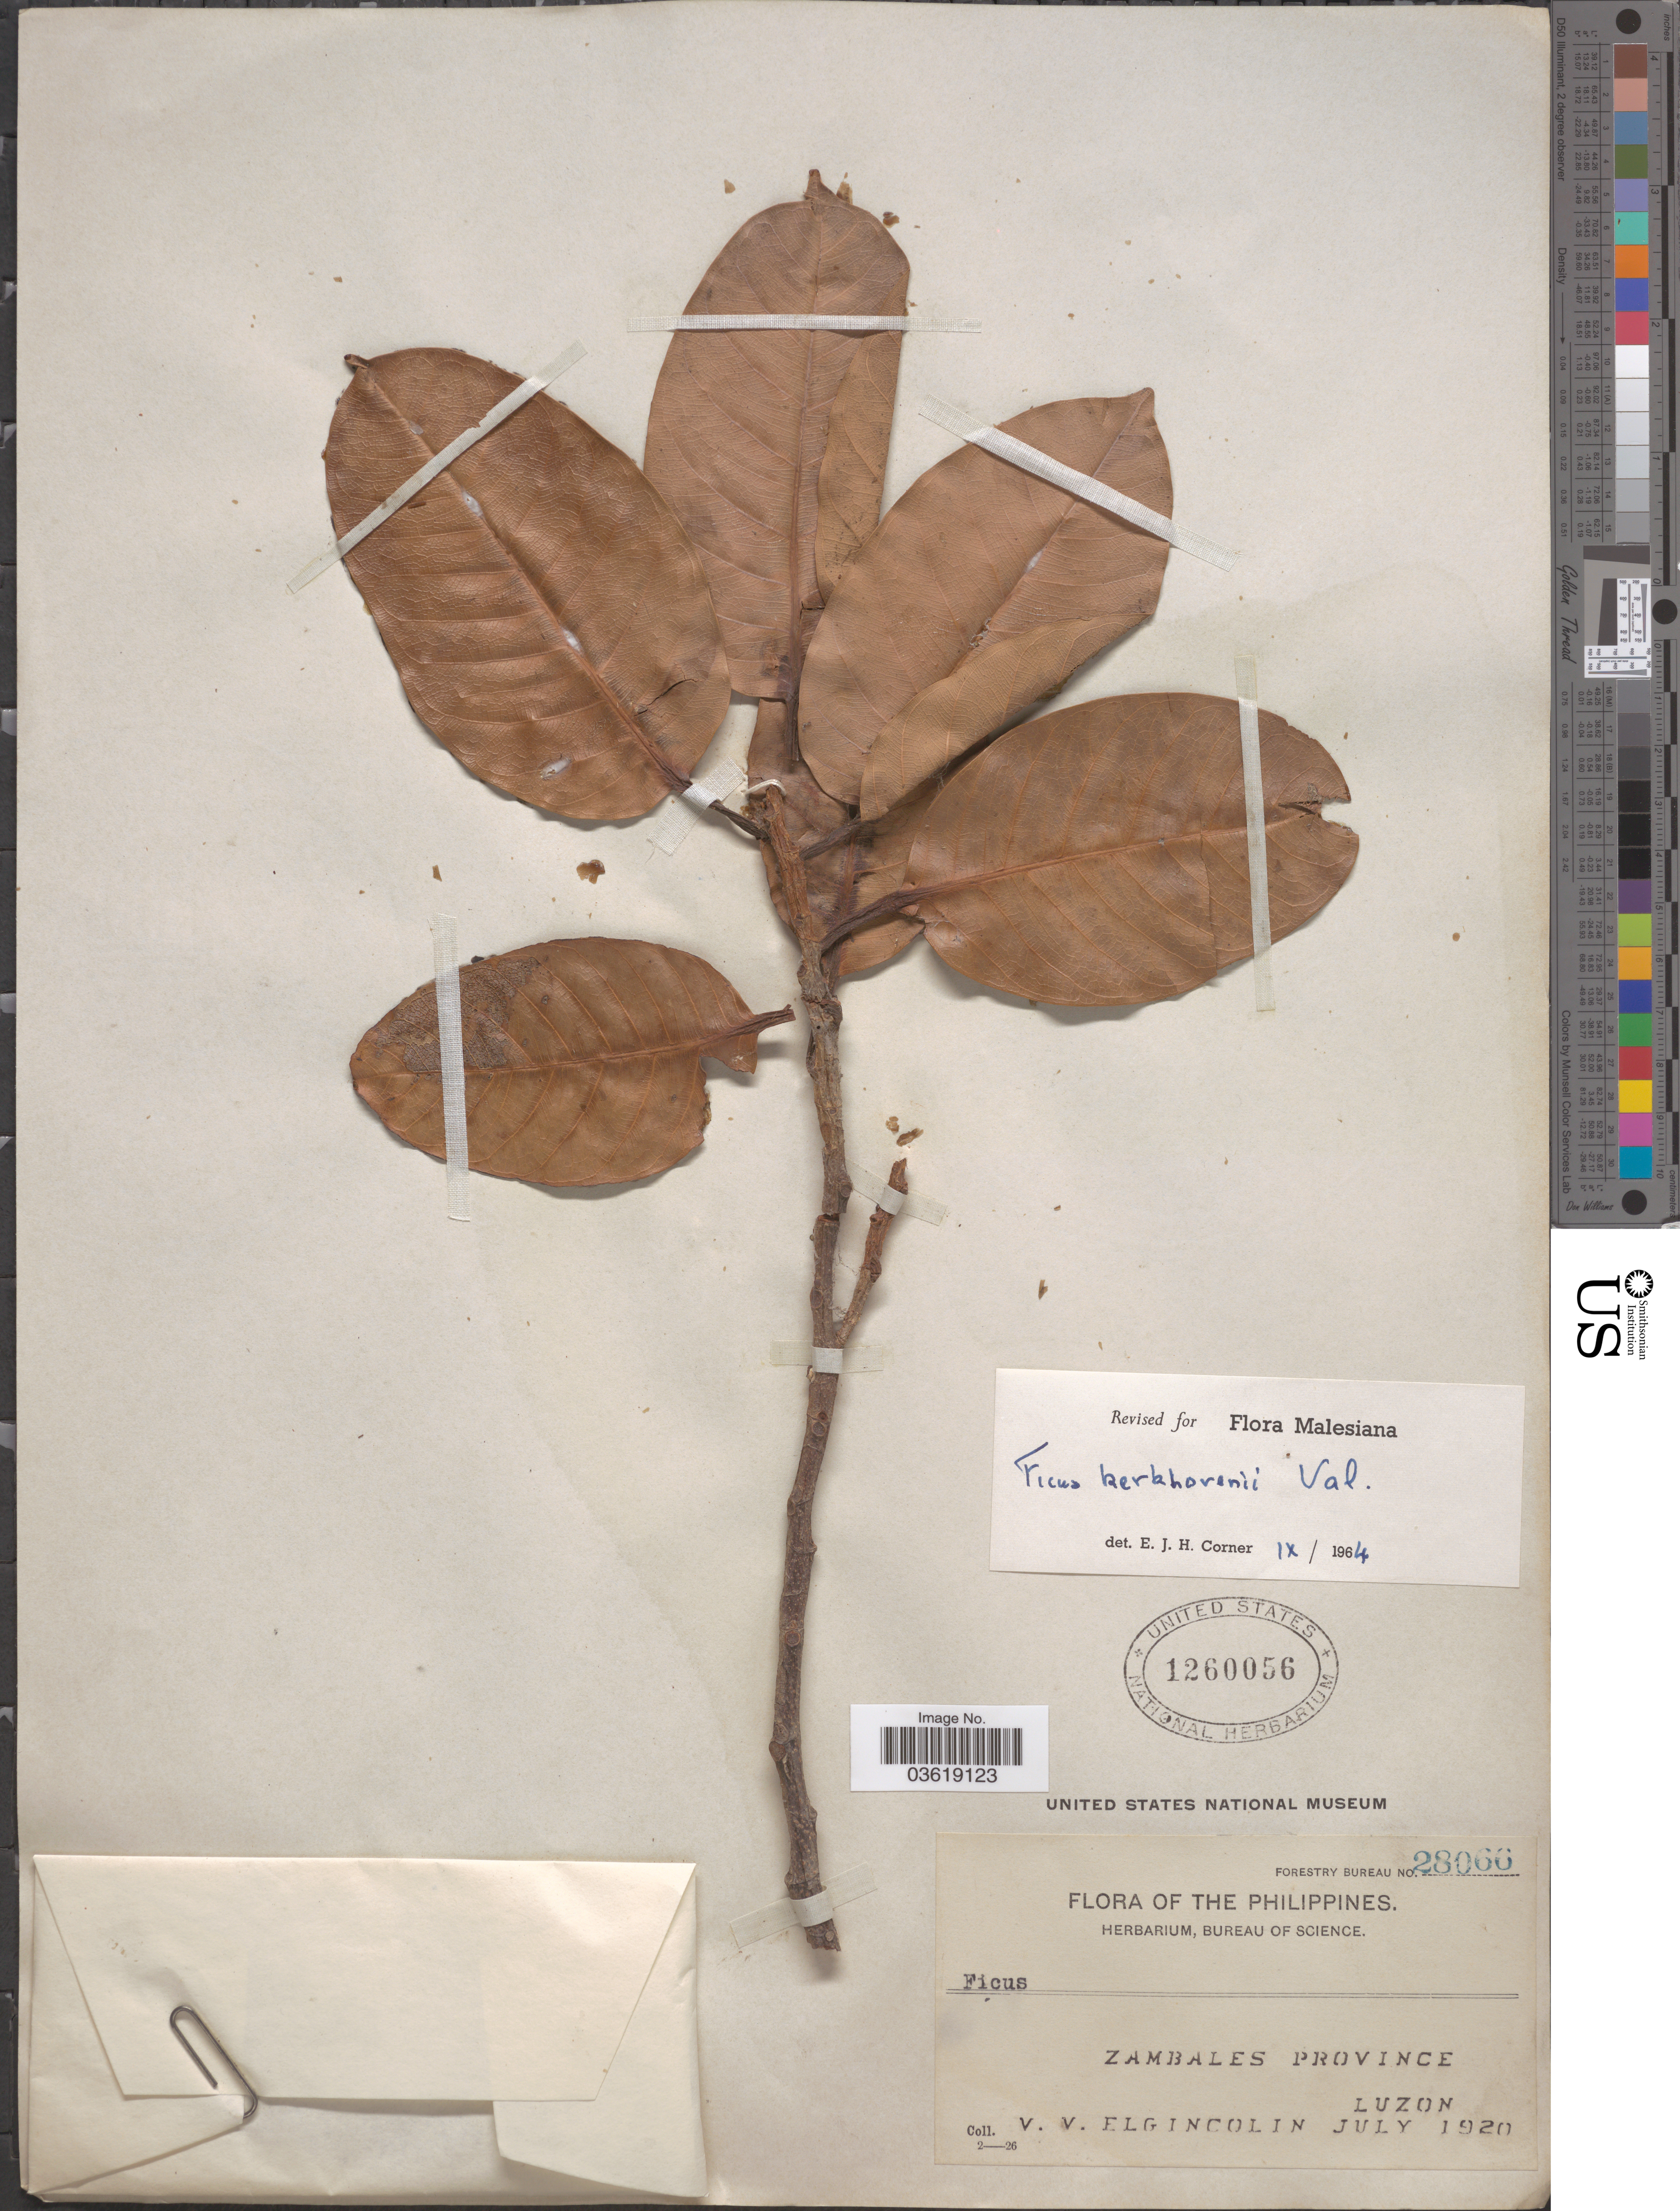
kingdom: Plantae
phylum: Tracheophyta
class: Magnoliopsida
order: Rosales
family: Moraceae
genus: Ficus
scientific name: Ficus kerkhovenii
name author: Koord. & Valeton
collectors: V. Elgincolin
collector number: Forestry Bureau 28066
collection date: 1920-07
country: Philippines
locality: Zambales Province, Luzon.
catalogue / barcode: US 1260056